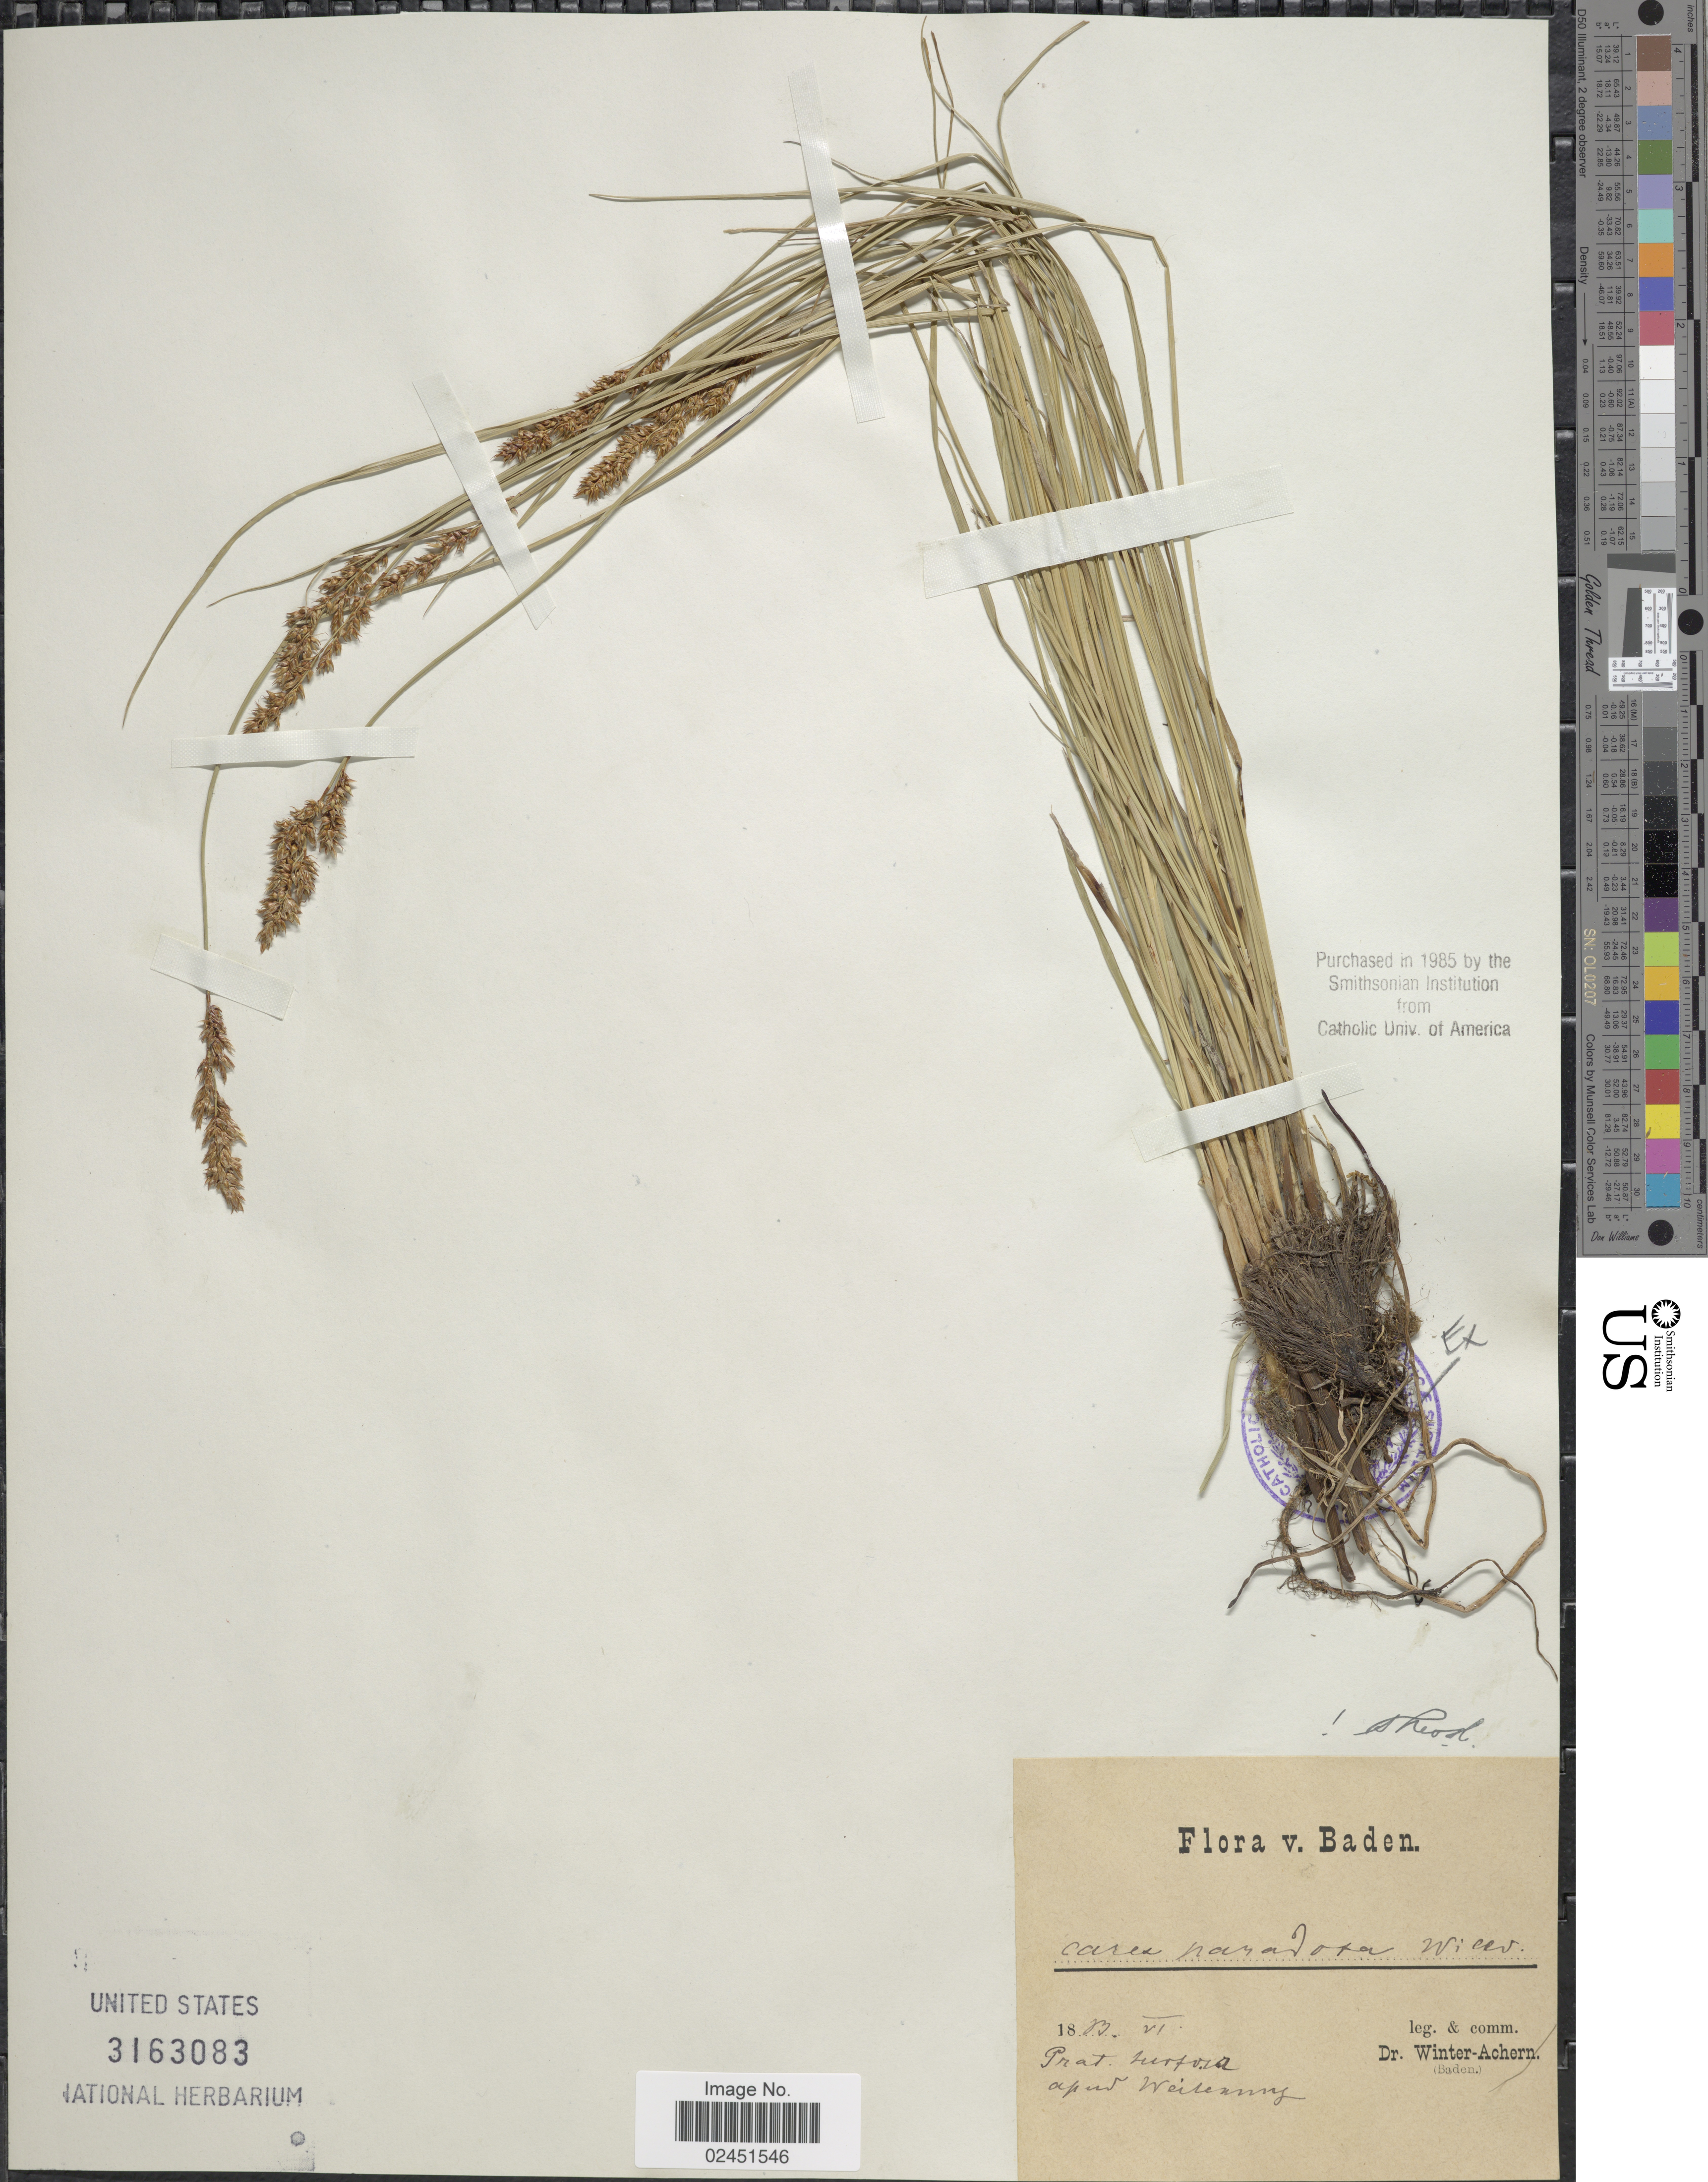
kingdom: Plantae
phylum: Tracheophyta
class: Liliopsida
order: Poales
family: Cyperaceae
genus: Carex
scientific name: Carex appropinquata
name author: Schumach.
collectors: Winter-Achern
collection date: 1803-06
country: Germany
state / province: Baden-Württemberg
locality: Baden. Prat. herfosa apud Weilemug [interpreted]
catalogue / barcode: US 3163083